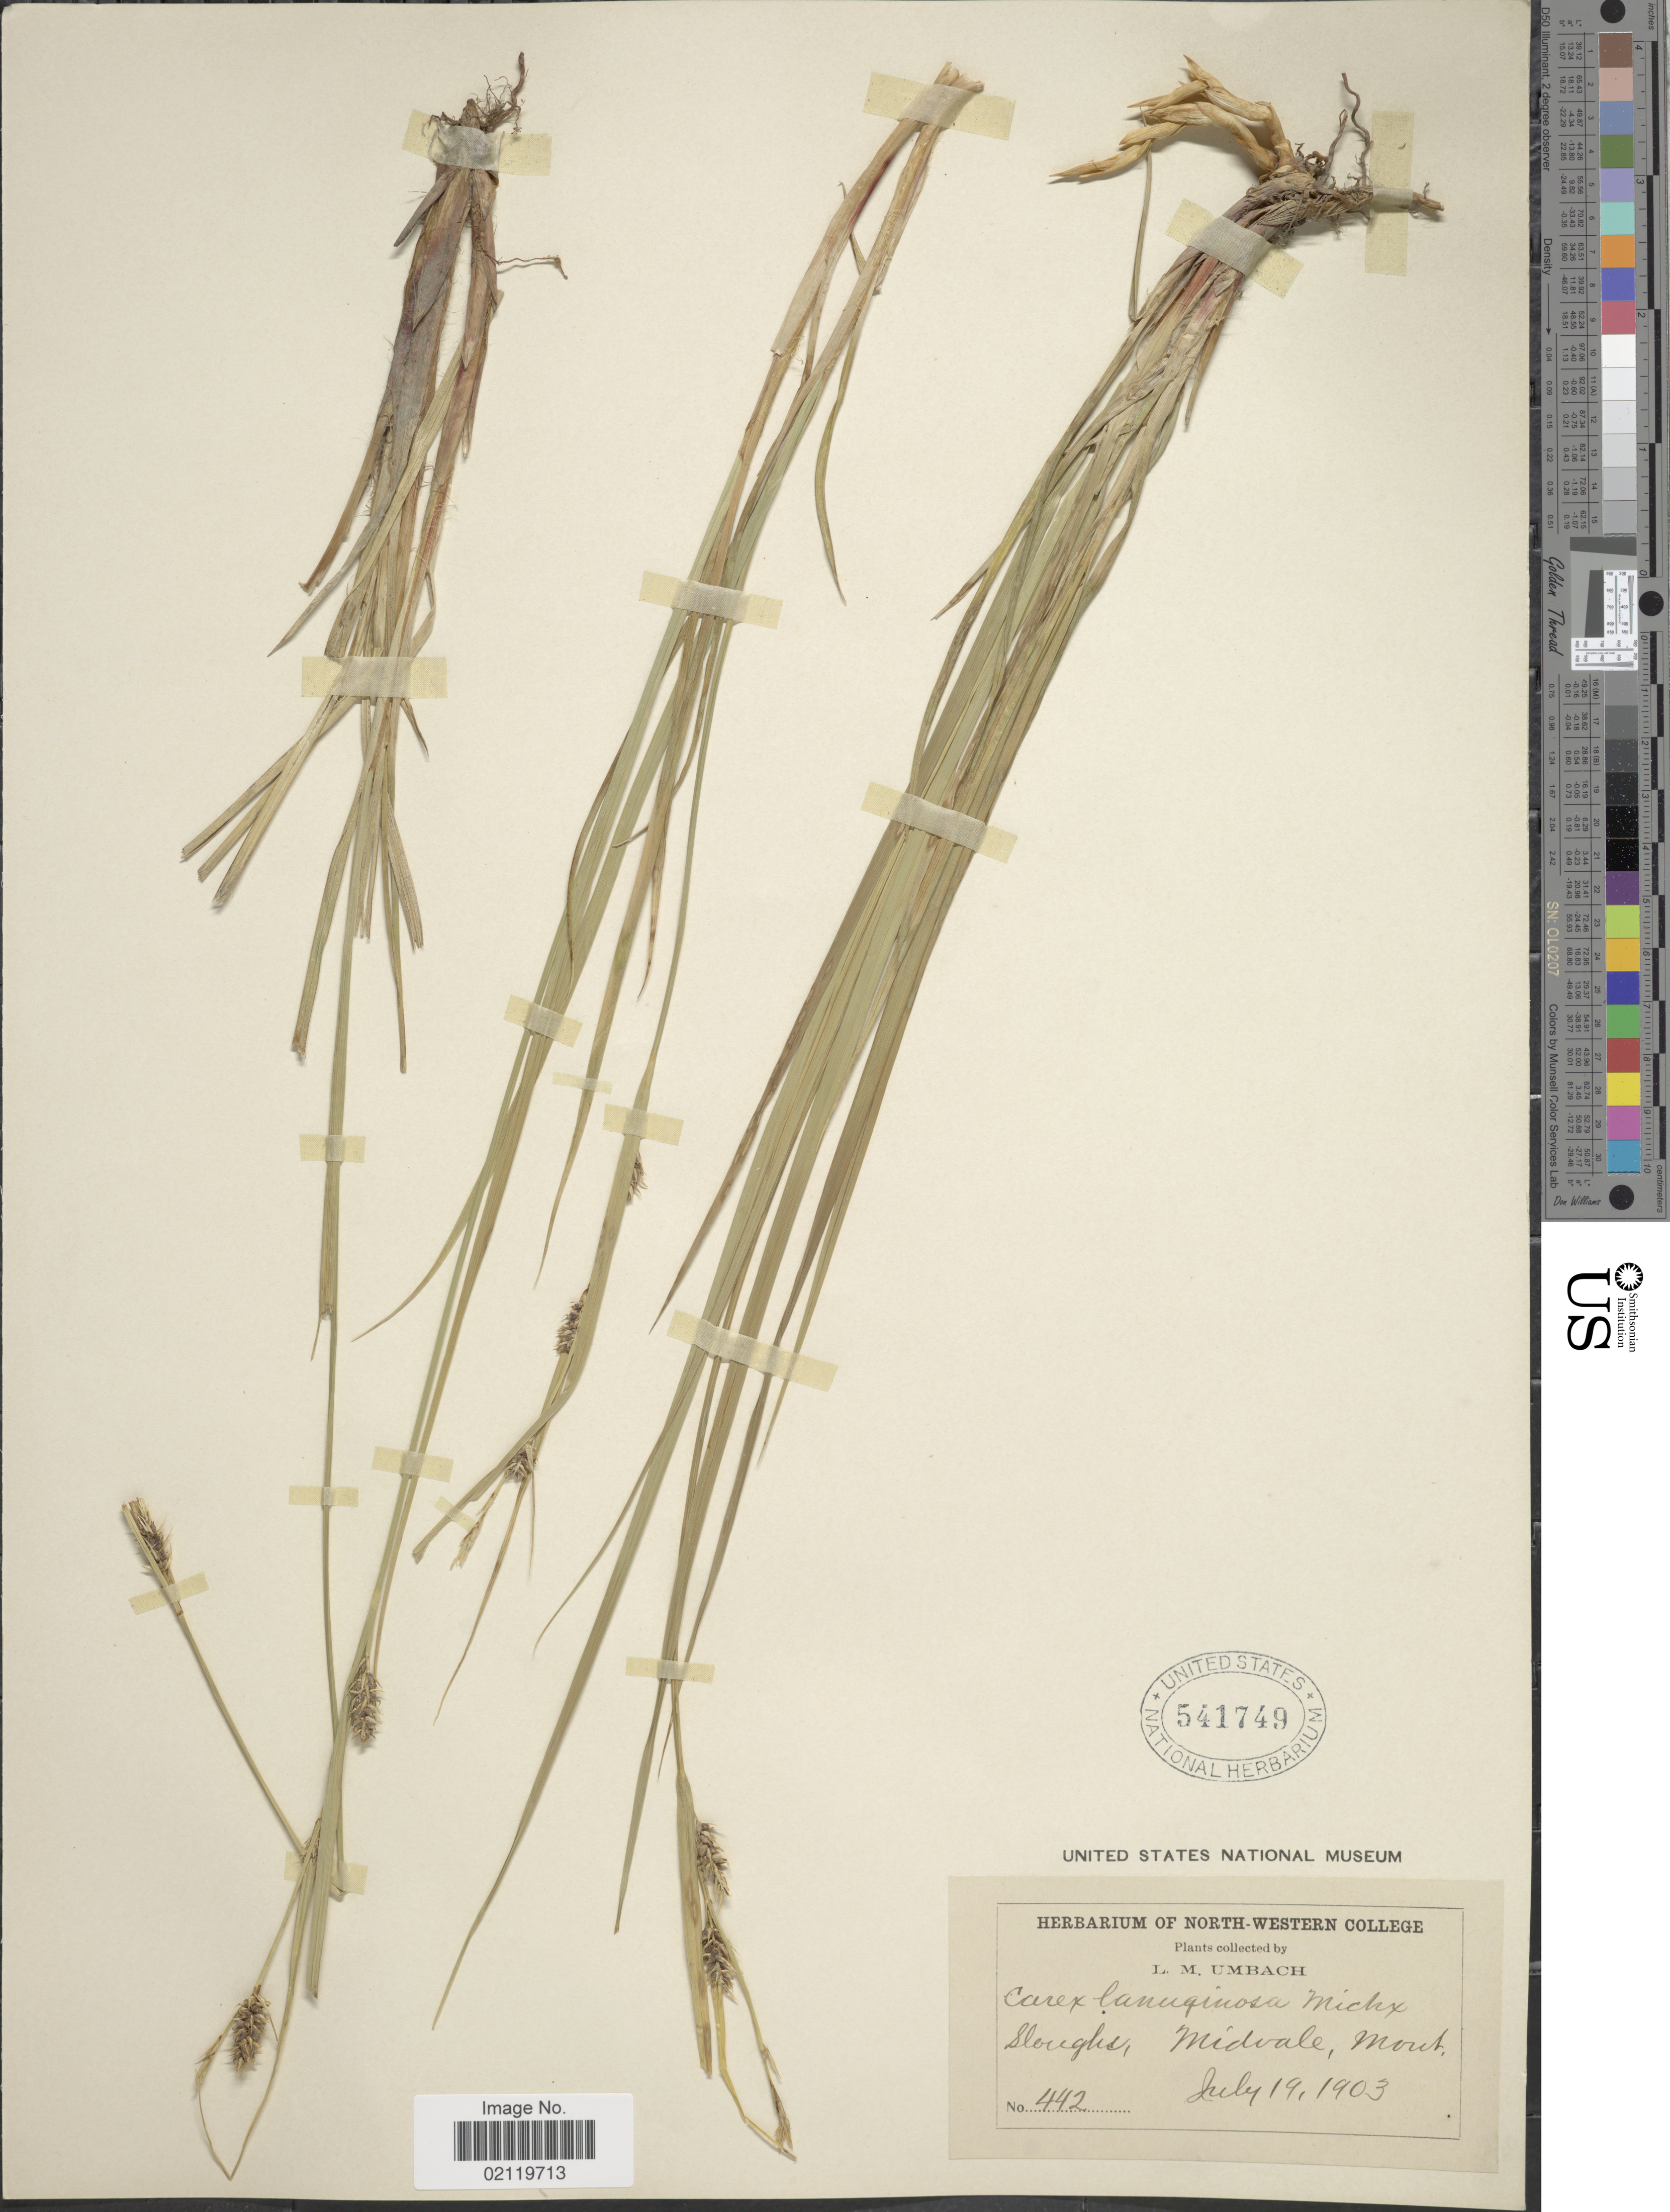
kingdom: Plantae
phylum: Tracheophyta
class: Liliopsida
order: Poales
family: Cyperaceae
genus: Carex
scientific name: Carex pellita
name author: Muhl. ex Willd.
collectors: L. M. Umbach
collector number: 442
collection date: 1903-07-19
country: United States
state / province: Montana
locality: Sloughs, Midvale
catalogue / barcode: US 541749